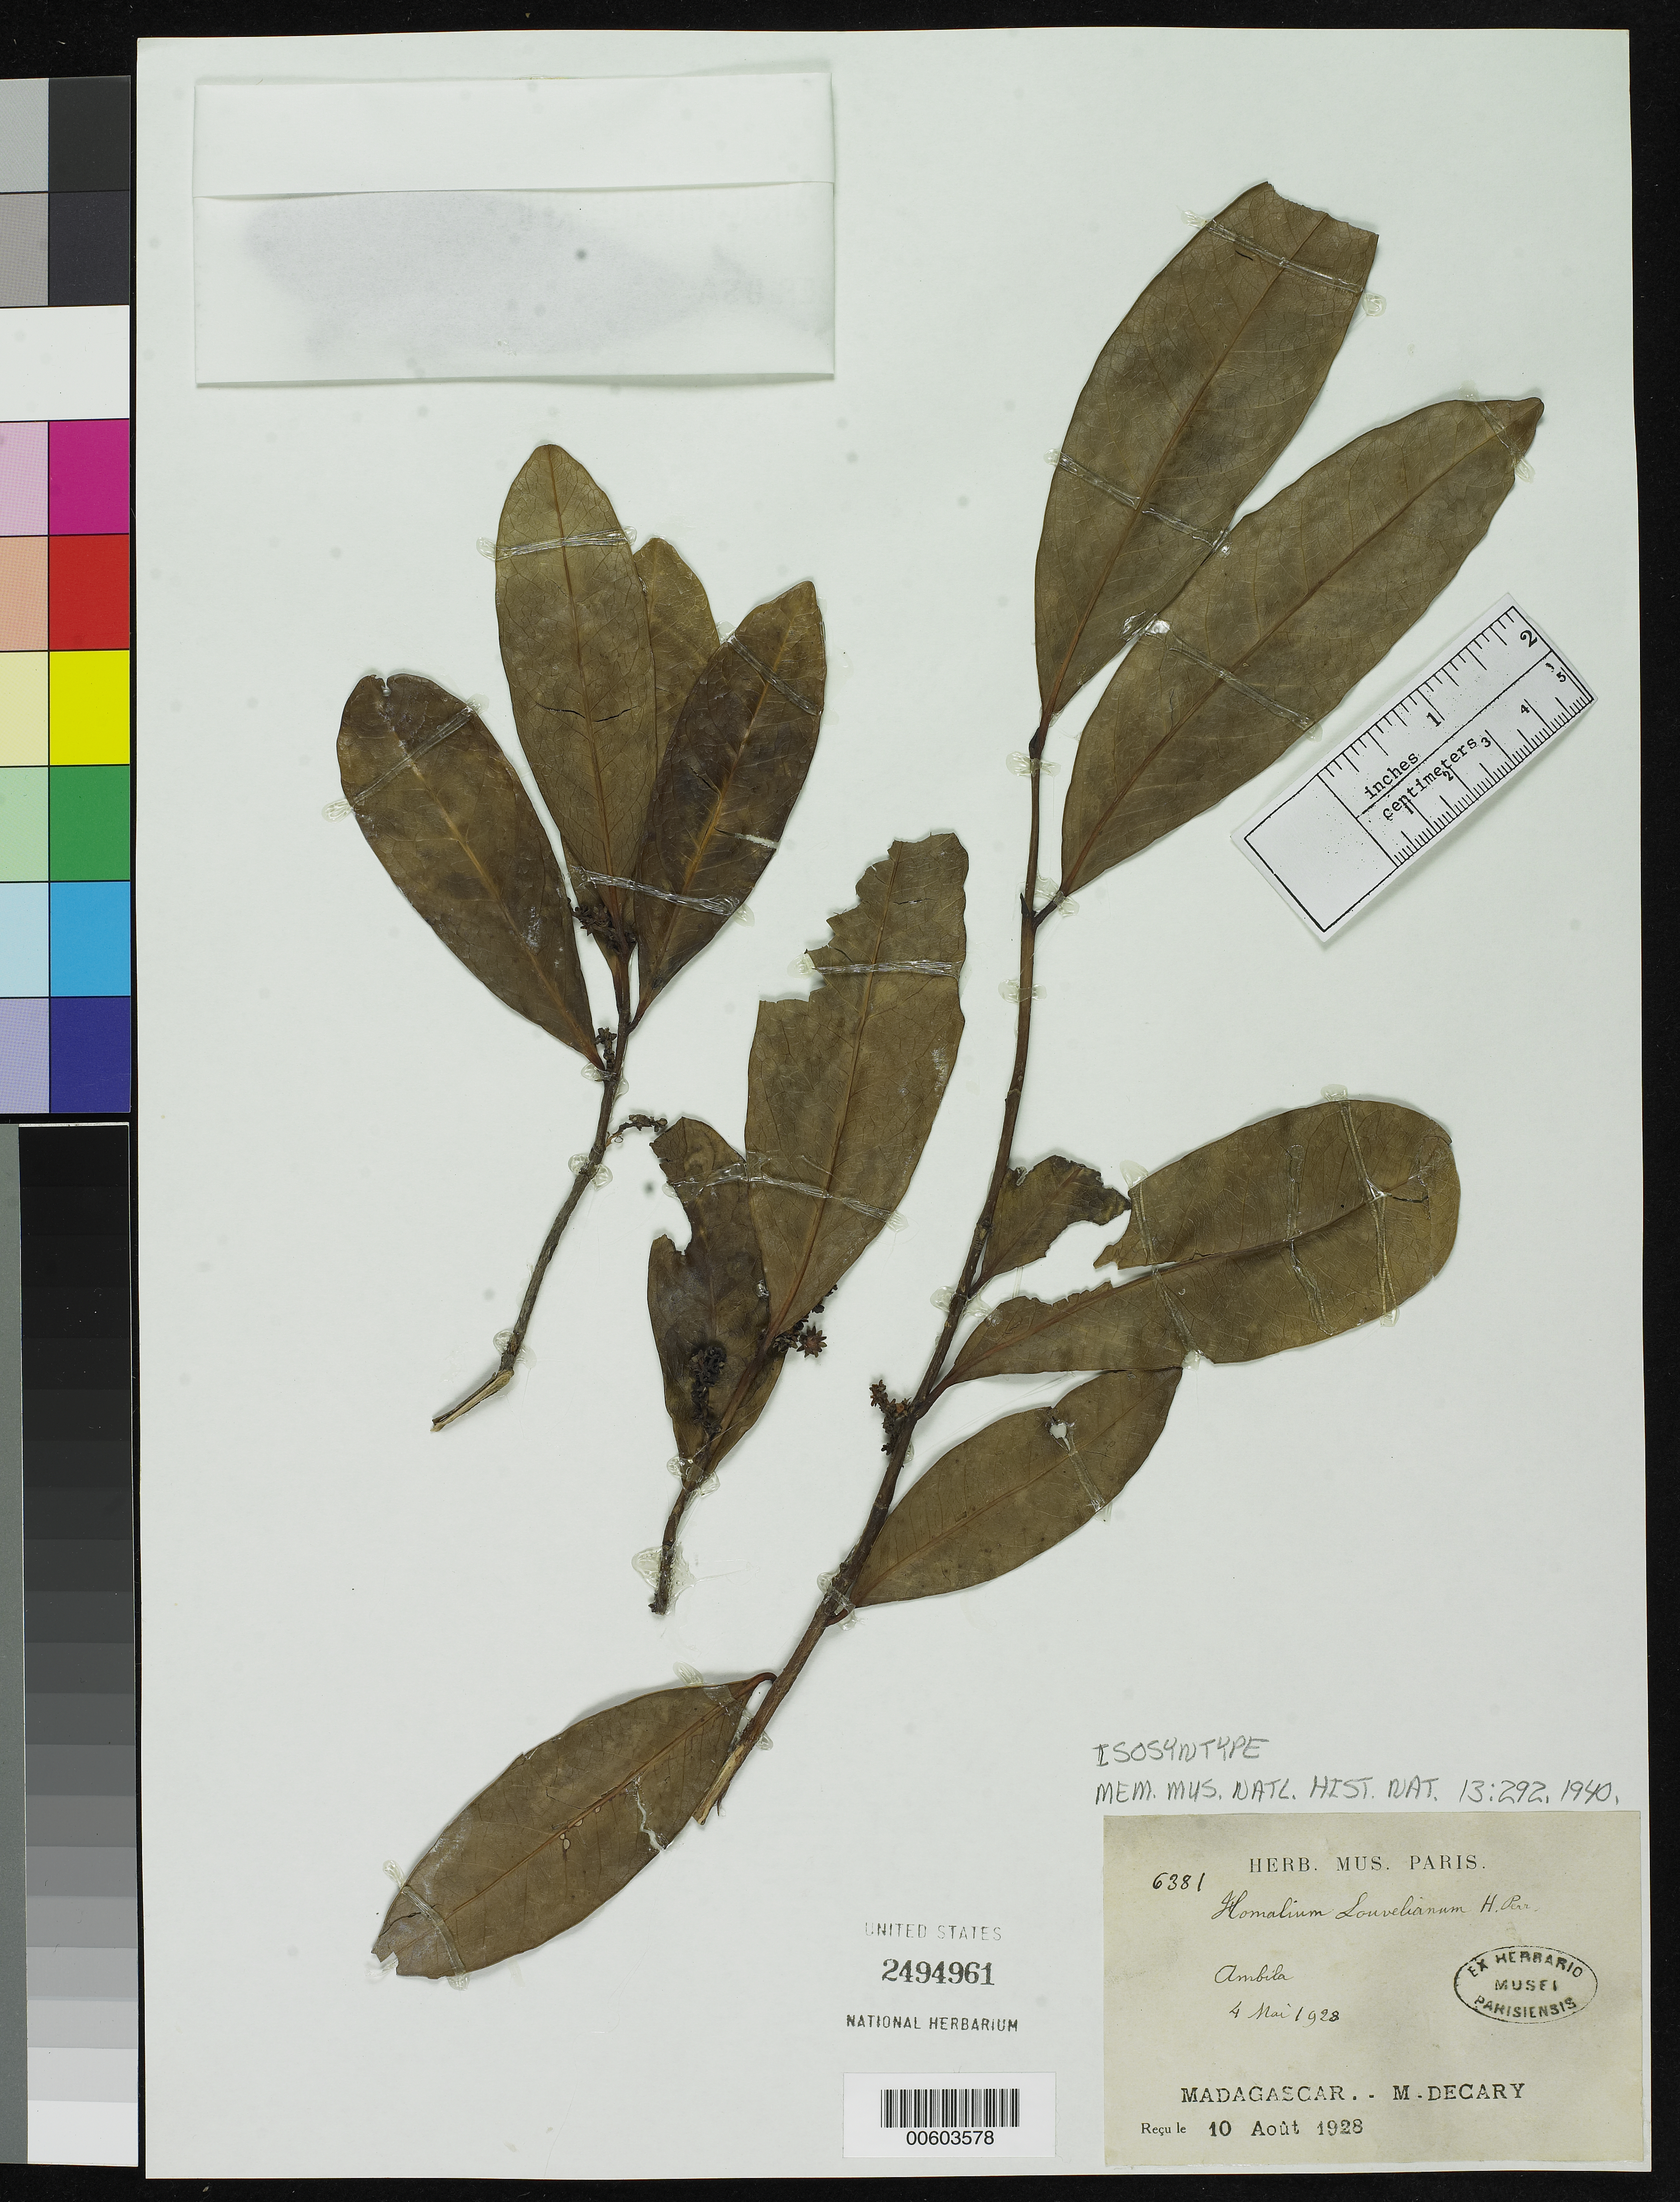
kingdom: Plantae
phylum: Tracheophyta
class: Magnoliopsida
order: Malpighiales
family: Salicaceae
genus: Homalium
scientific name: Homalium louvelianum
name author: H. Perrier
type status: Isosyntype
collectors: R. Decary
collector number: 6381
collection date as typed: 10 Aug 1928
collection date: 1928-08-10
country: Madagascar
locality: Ambila.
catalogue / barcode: US 2494961